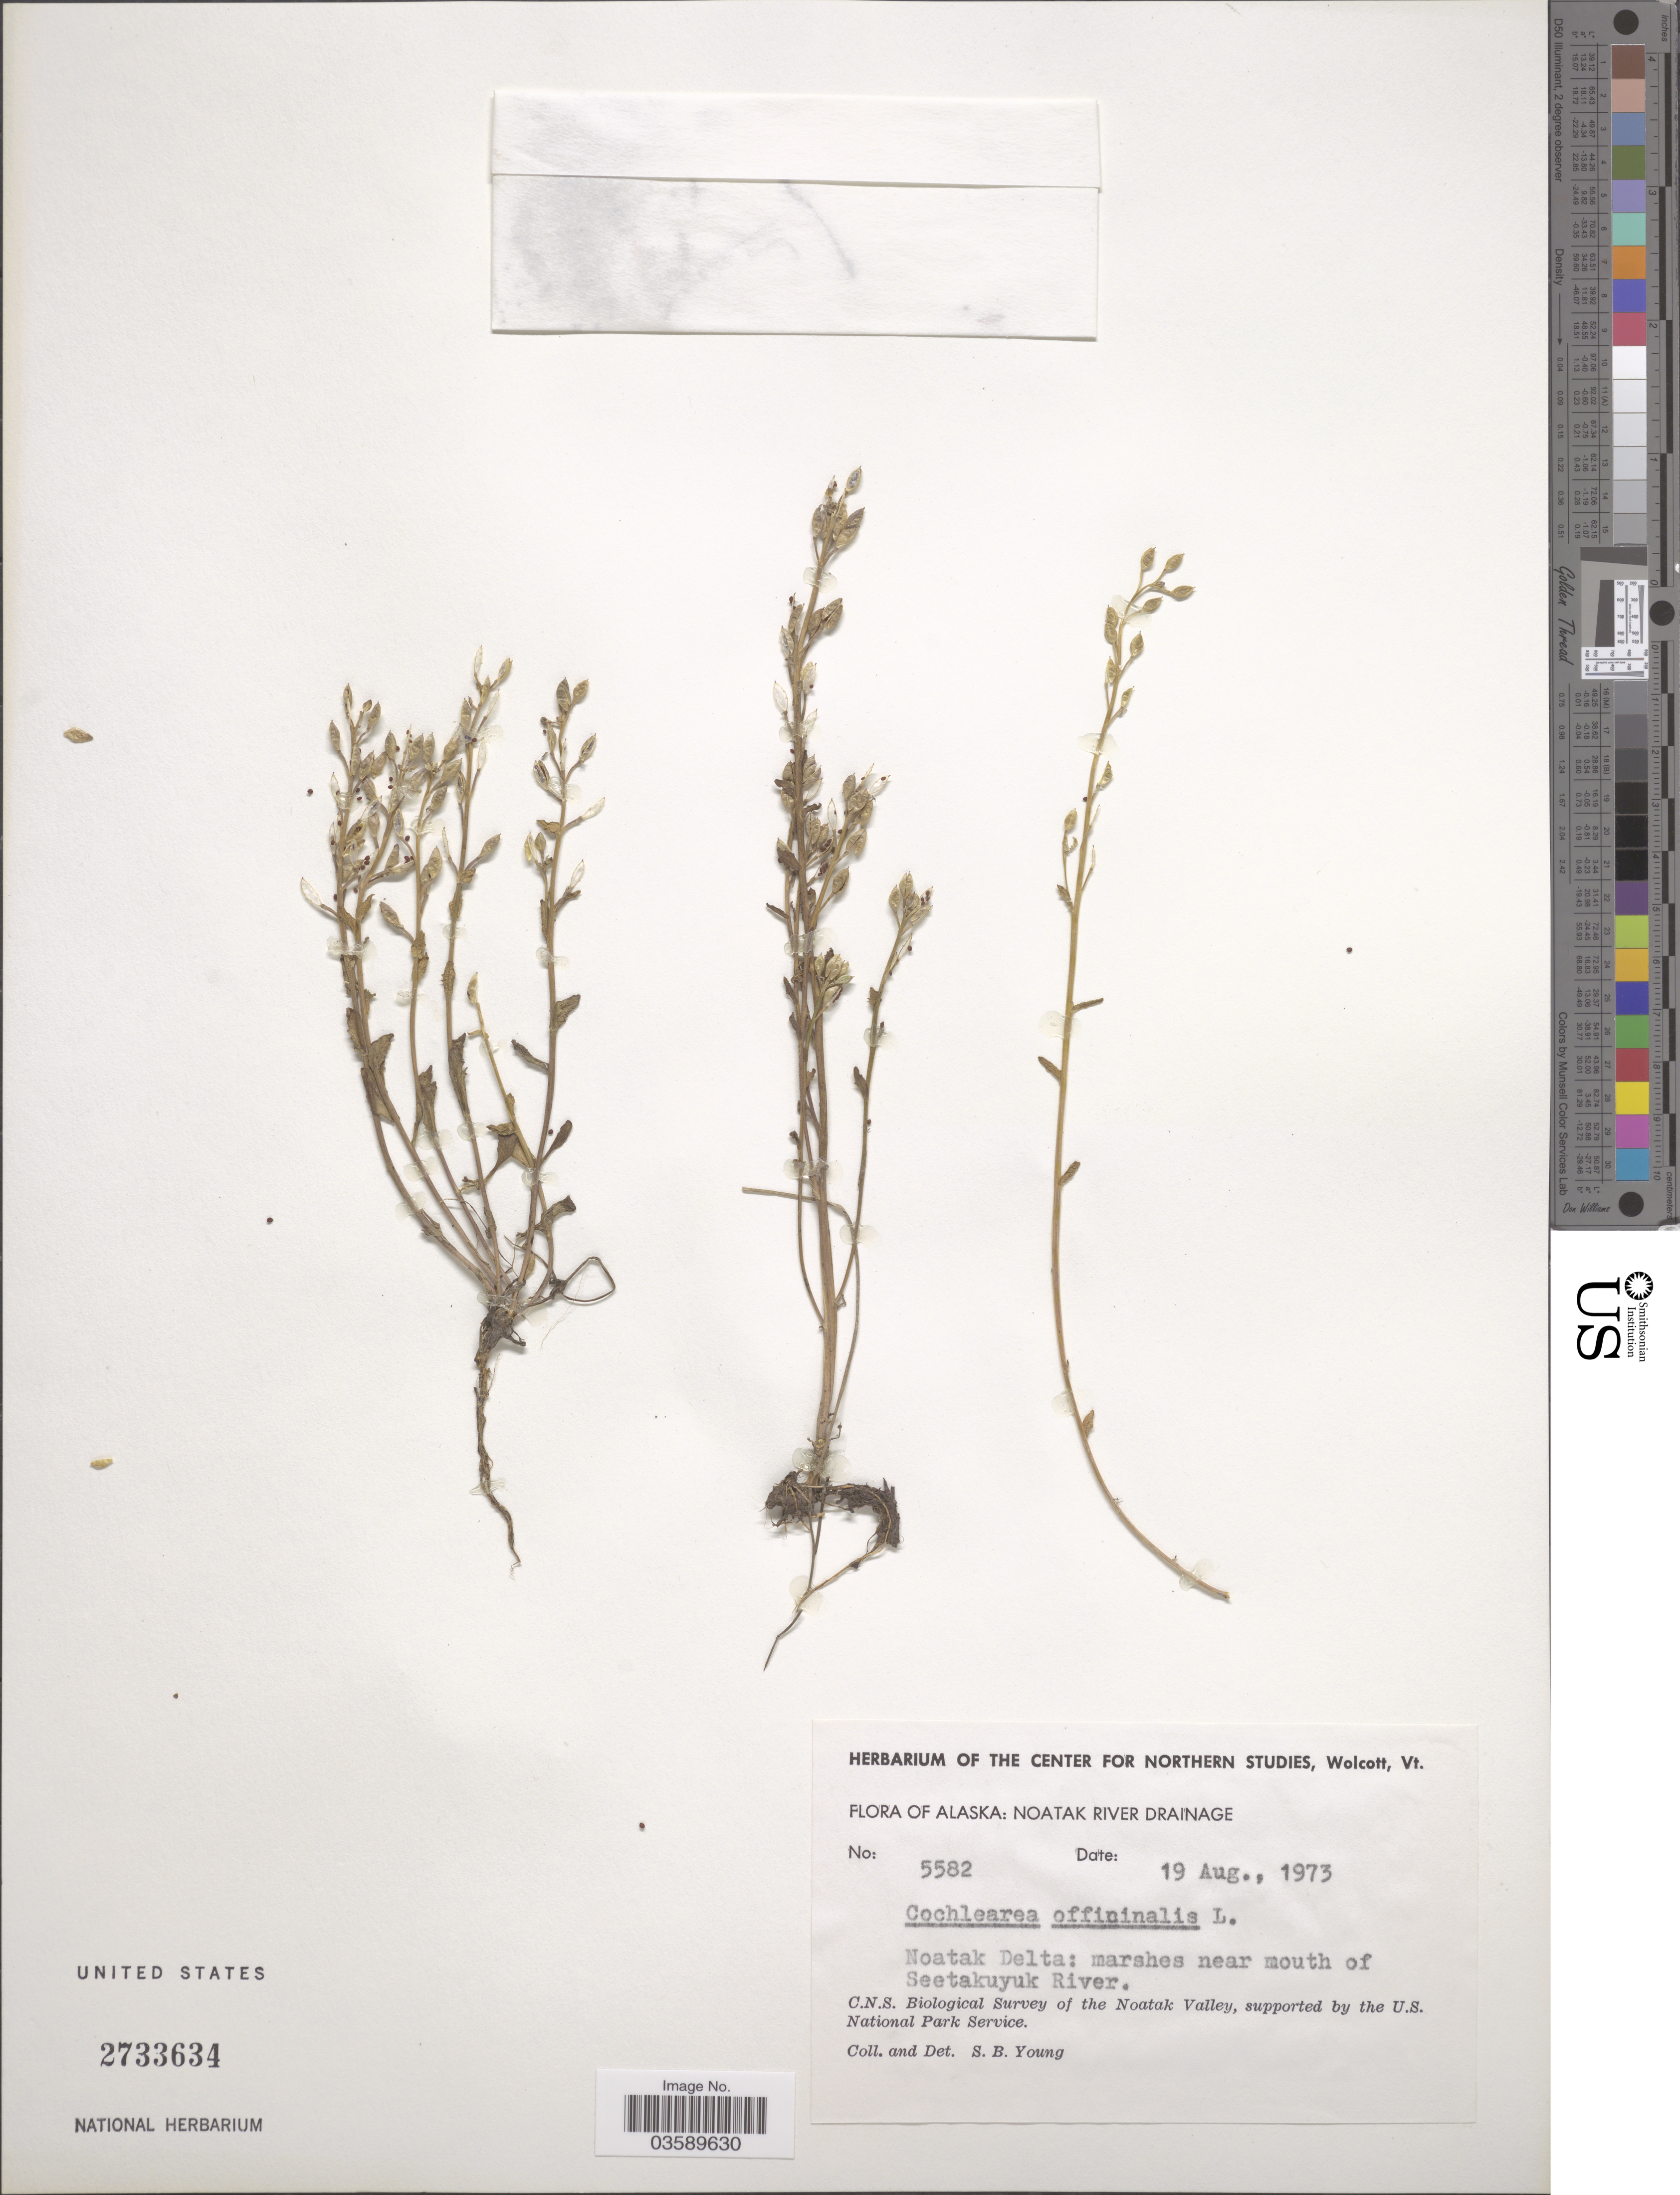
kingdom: Plantae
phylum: Tracheophyta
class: Magnoliopsida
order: Brassicales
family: Brassicaceae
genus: Cochlearia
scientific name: Cochlearia officinalis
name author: L.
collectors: S. Young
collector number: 5582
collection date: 1973-08-19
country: United States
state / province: Alaska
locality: Noatak River Drainage. Noatak Delta: marshes near mouth of Seetakuyuk River. The Noatak Valley.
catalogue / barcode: US 2733634